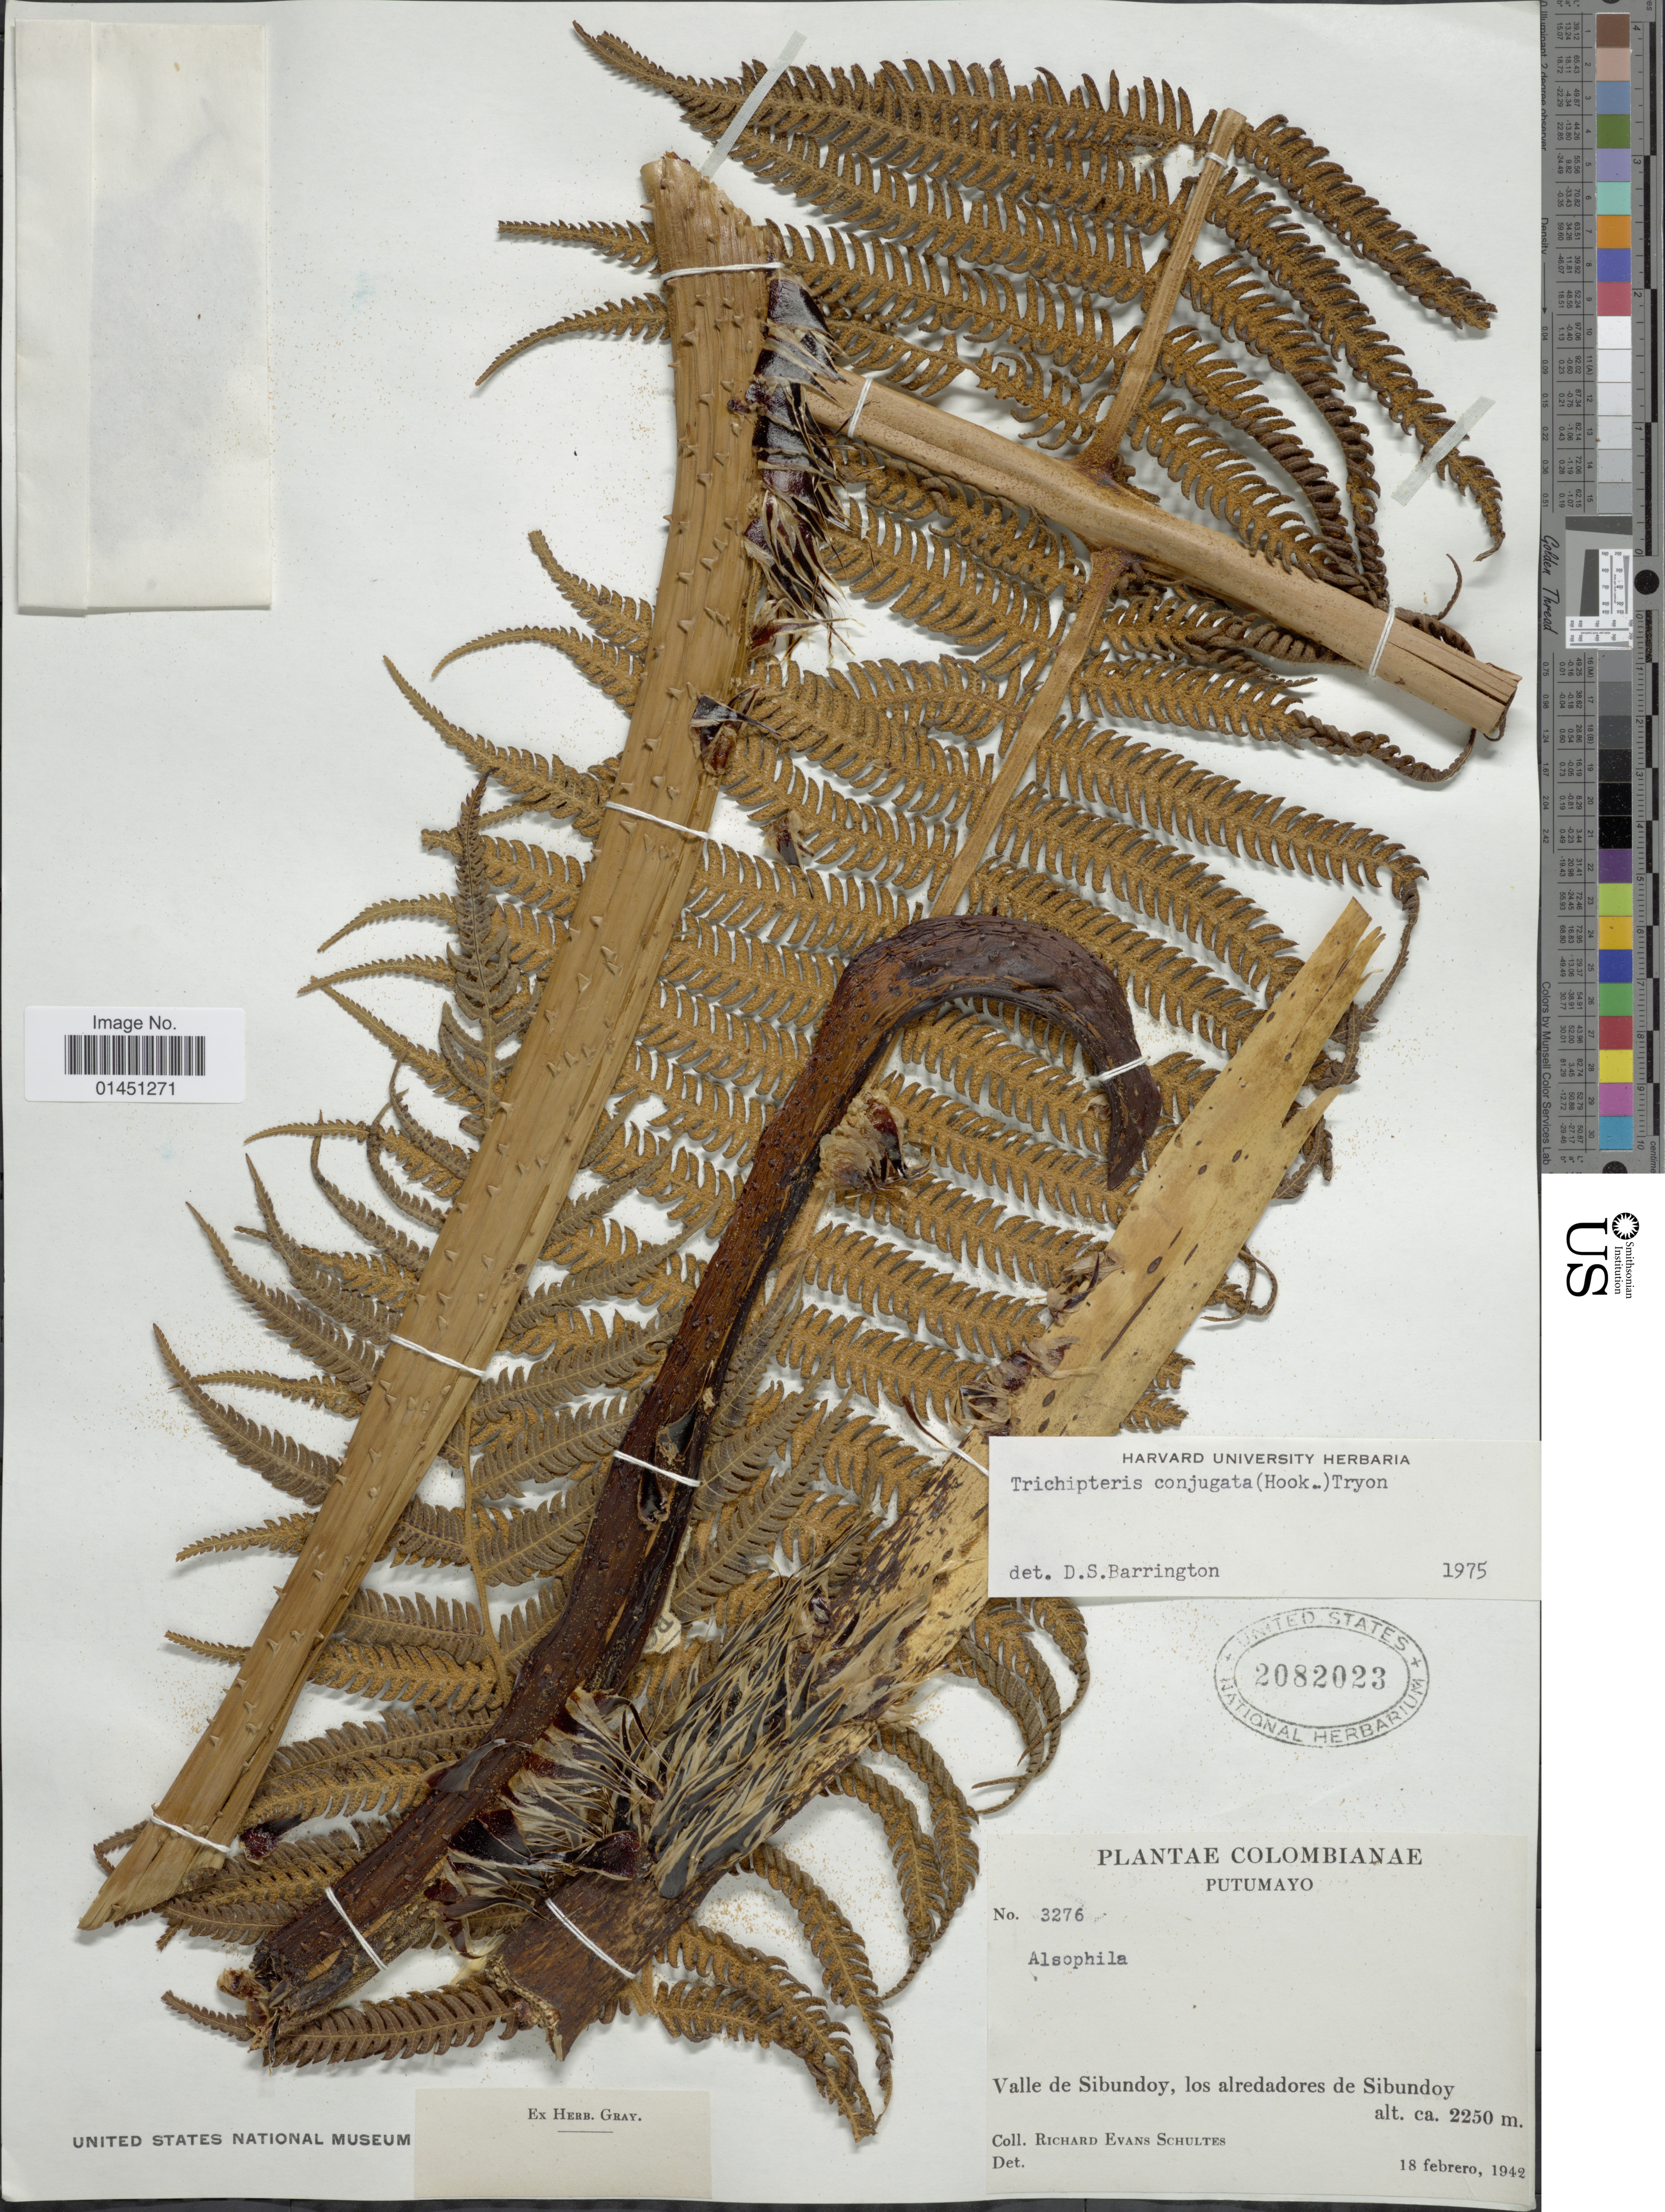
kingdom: Plantae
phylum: Tracheophyta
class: Polypodiopsida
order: Cyatheales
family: Cyatheaceae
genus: Cyathea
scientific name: Cyathea conjugata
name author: (Hook.) Domin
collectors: R. E. Schultes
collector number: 3276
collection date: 1942-02-18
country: Colombia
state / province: Putumayo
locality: Valle de Sibundoy, los alredadores de Sibundoy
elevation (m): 2250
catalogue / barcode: US 2082023